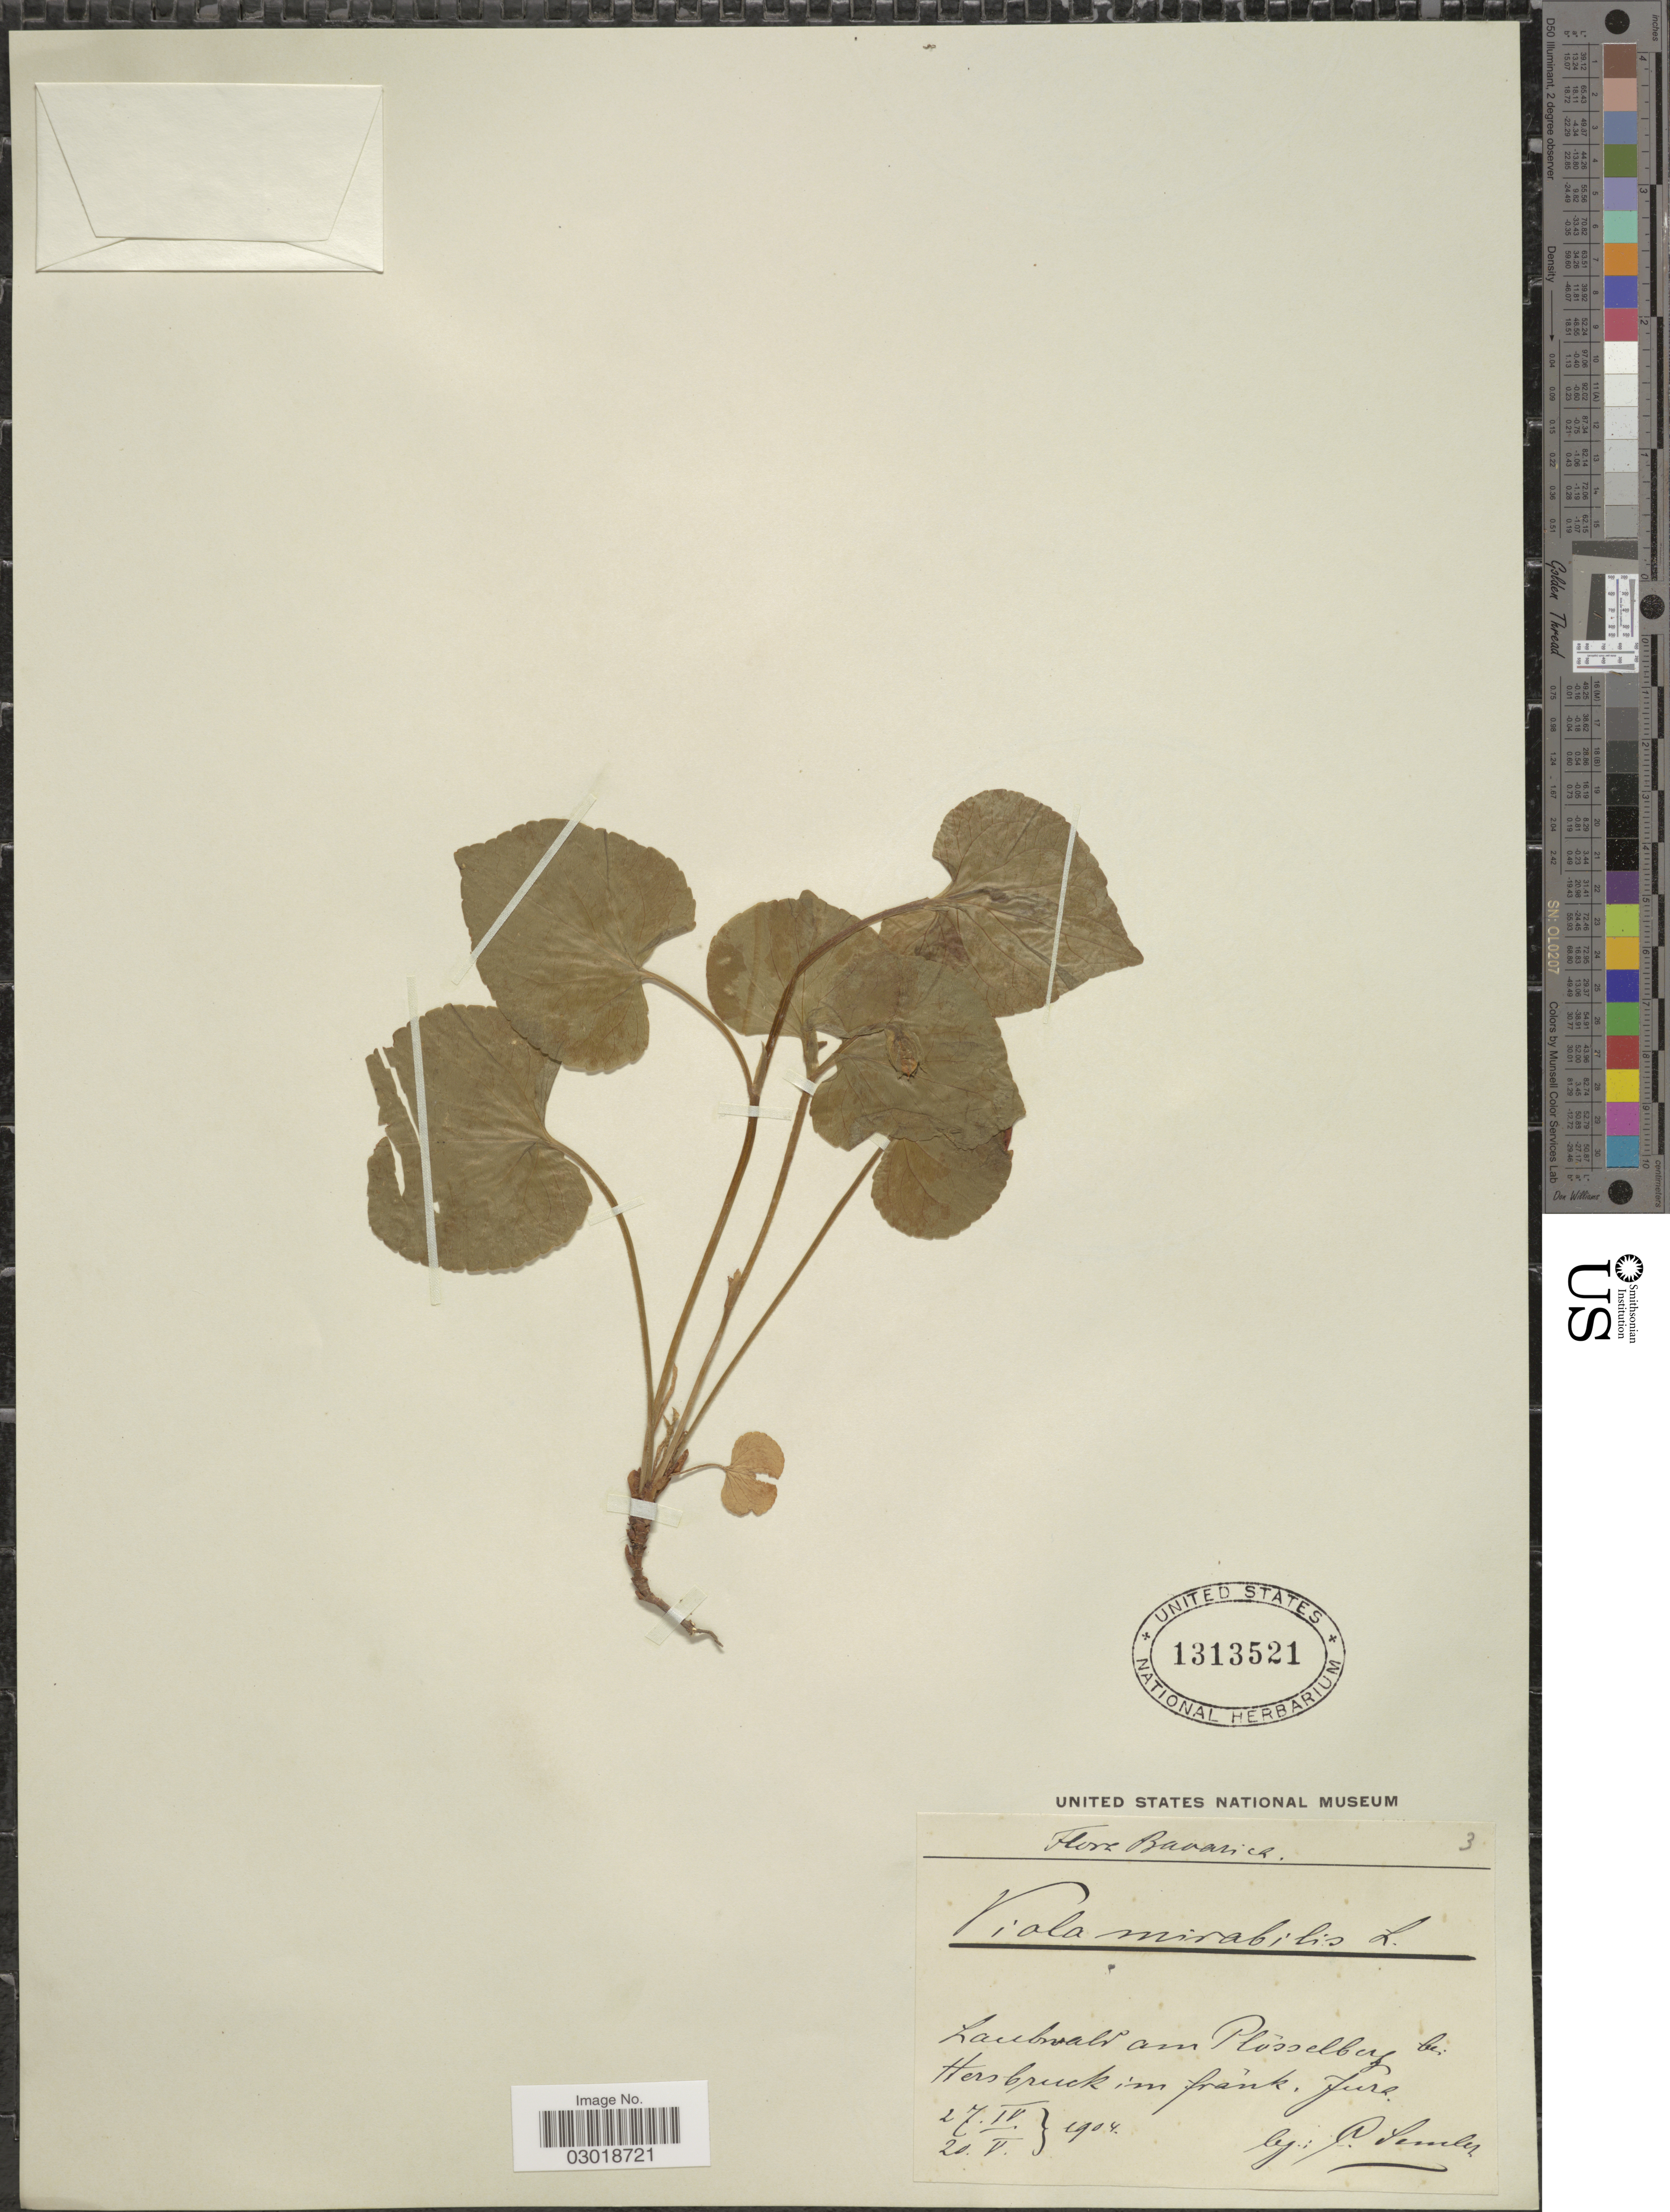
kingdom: Plantae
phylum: Tracheophyta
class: Magnoliopsida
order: Malpighiales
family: Violaceae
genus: Viola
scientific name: Viola mirabilis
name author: L.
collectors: D. Semler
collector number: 3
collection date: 1904-04-27/1904-05-20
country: Germany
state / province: Bayern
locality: Bavarica, Laubwald am Plosselberg [interpreted] bei Hersbruck im frank. Jura.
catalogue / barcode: US 1313521